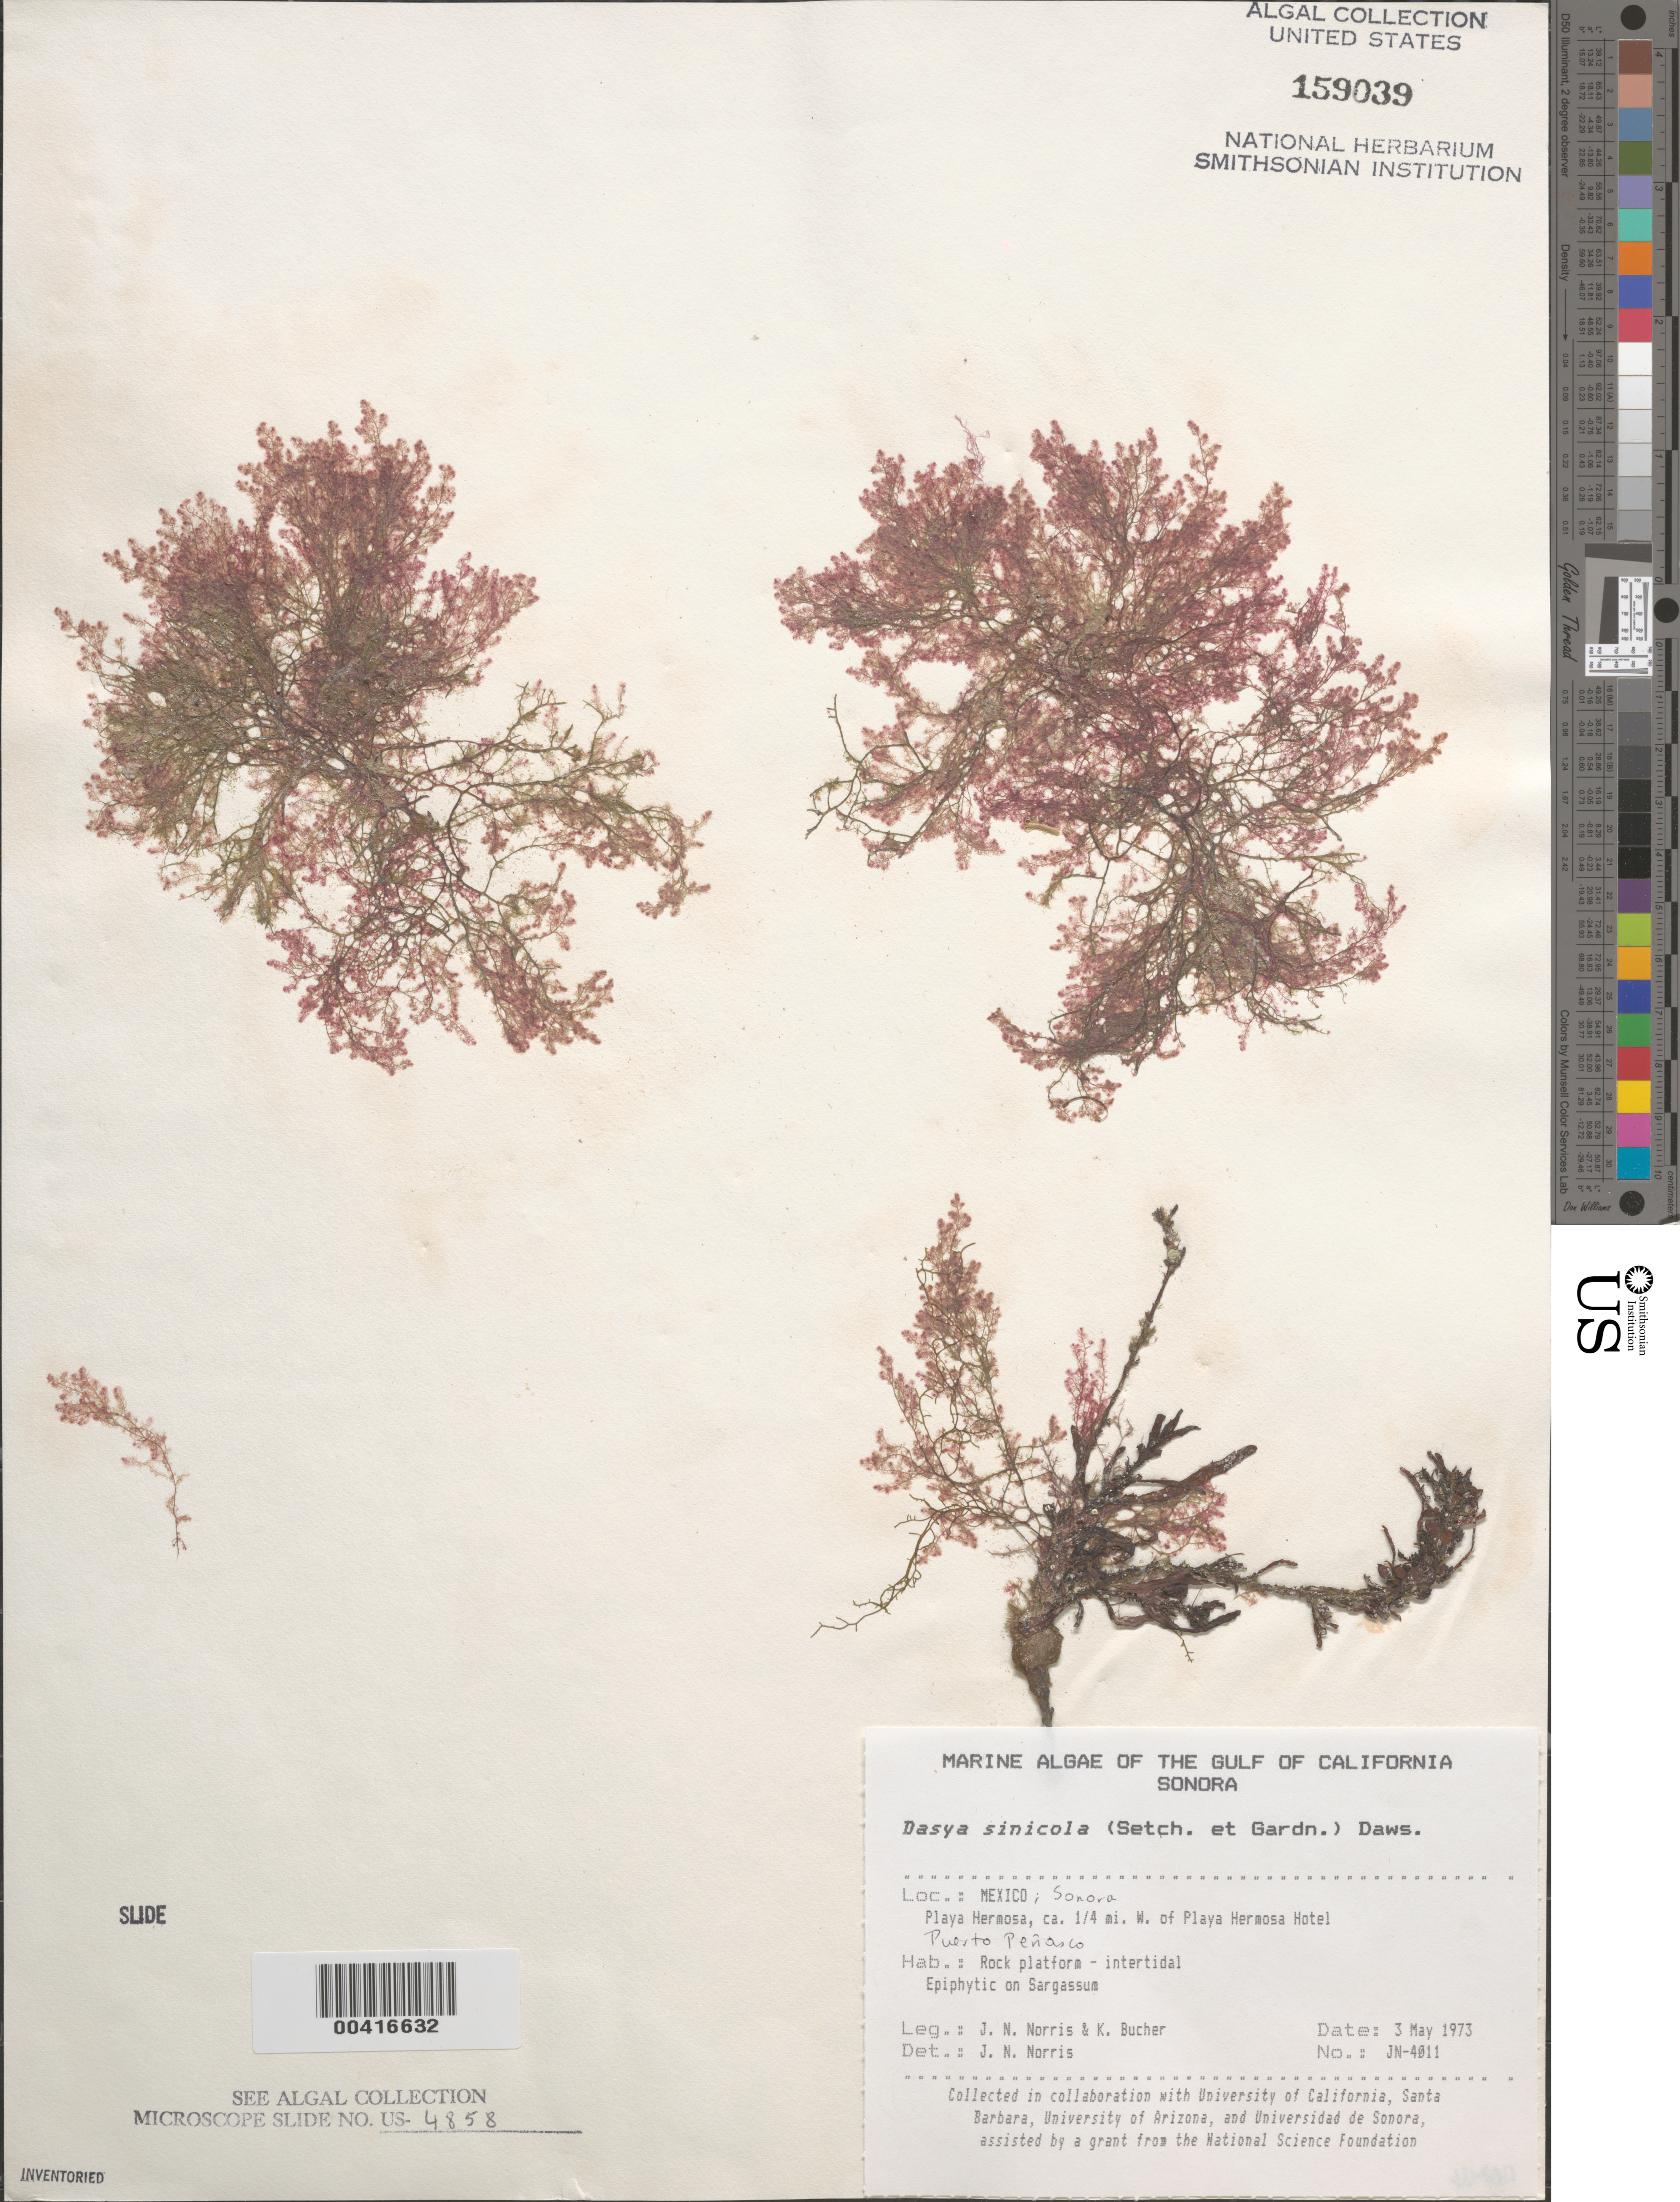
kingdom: Plantae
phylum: Rhodophyta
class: Florideophyceae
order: Ceramiales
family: Dasyaceae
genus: Dasya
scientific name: Dasya sinicola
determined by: Norris, James N.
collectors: J. N. Norris & K. E. Bucher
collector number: JN-4011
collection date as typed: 03 May 1973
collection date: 1973-05-03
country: Mexico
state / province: Sonora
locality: Playa Hermosa, Puerto Penasco, ca. 0.25 mile west of Playa Hermosa Hotel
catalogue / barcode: US 159039